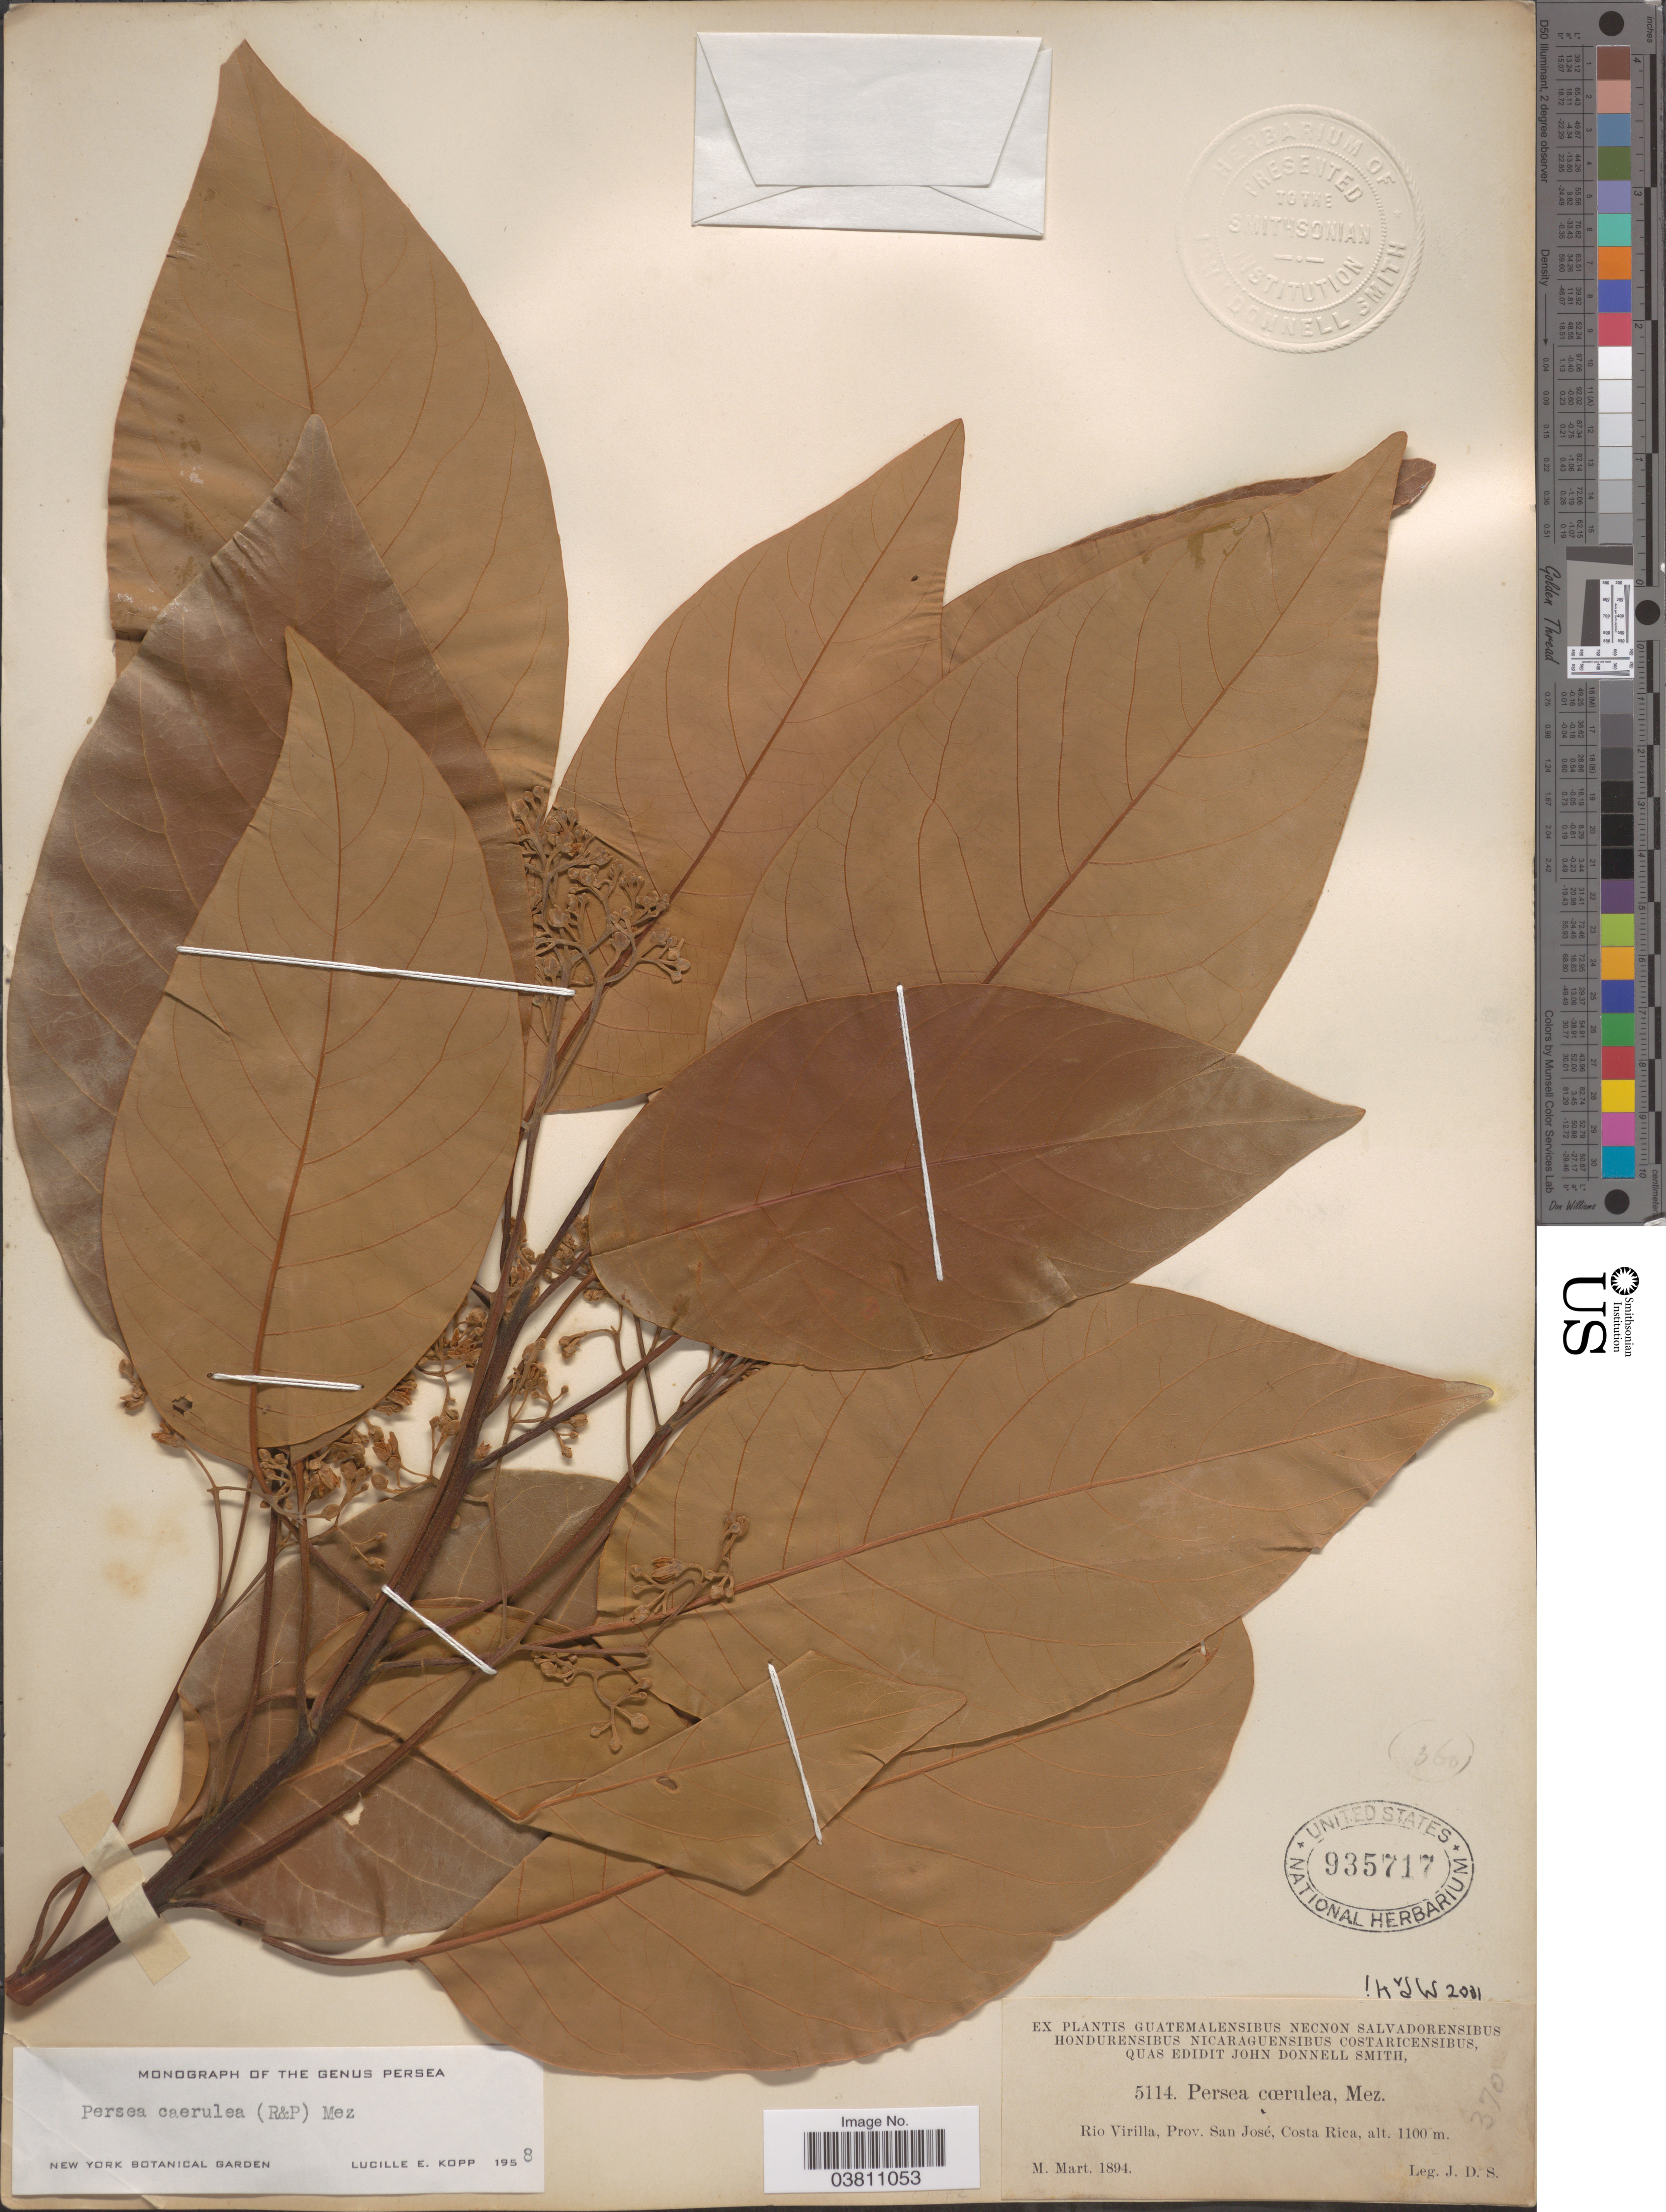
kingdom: Plantae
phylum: Tracheophyta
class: Magnoliopsida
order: Laurales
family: Lauraceae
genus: Persea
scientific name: Persea caerulea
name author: (Ruiz & Pav.) Mez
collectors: J. Donnell Smith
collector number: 5114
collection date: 1894-03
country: Costa Rica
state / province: San José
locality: Rio Virilla.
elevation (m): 1100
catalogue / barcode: US 935717